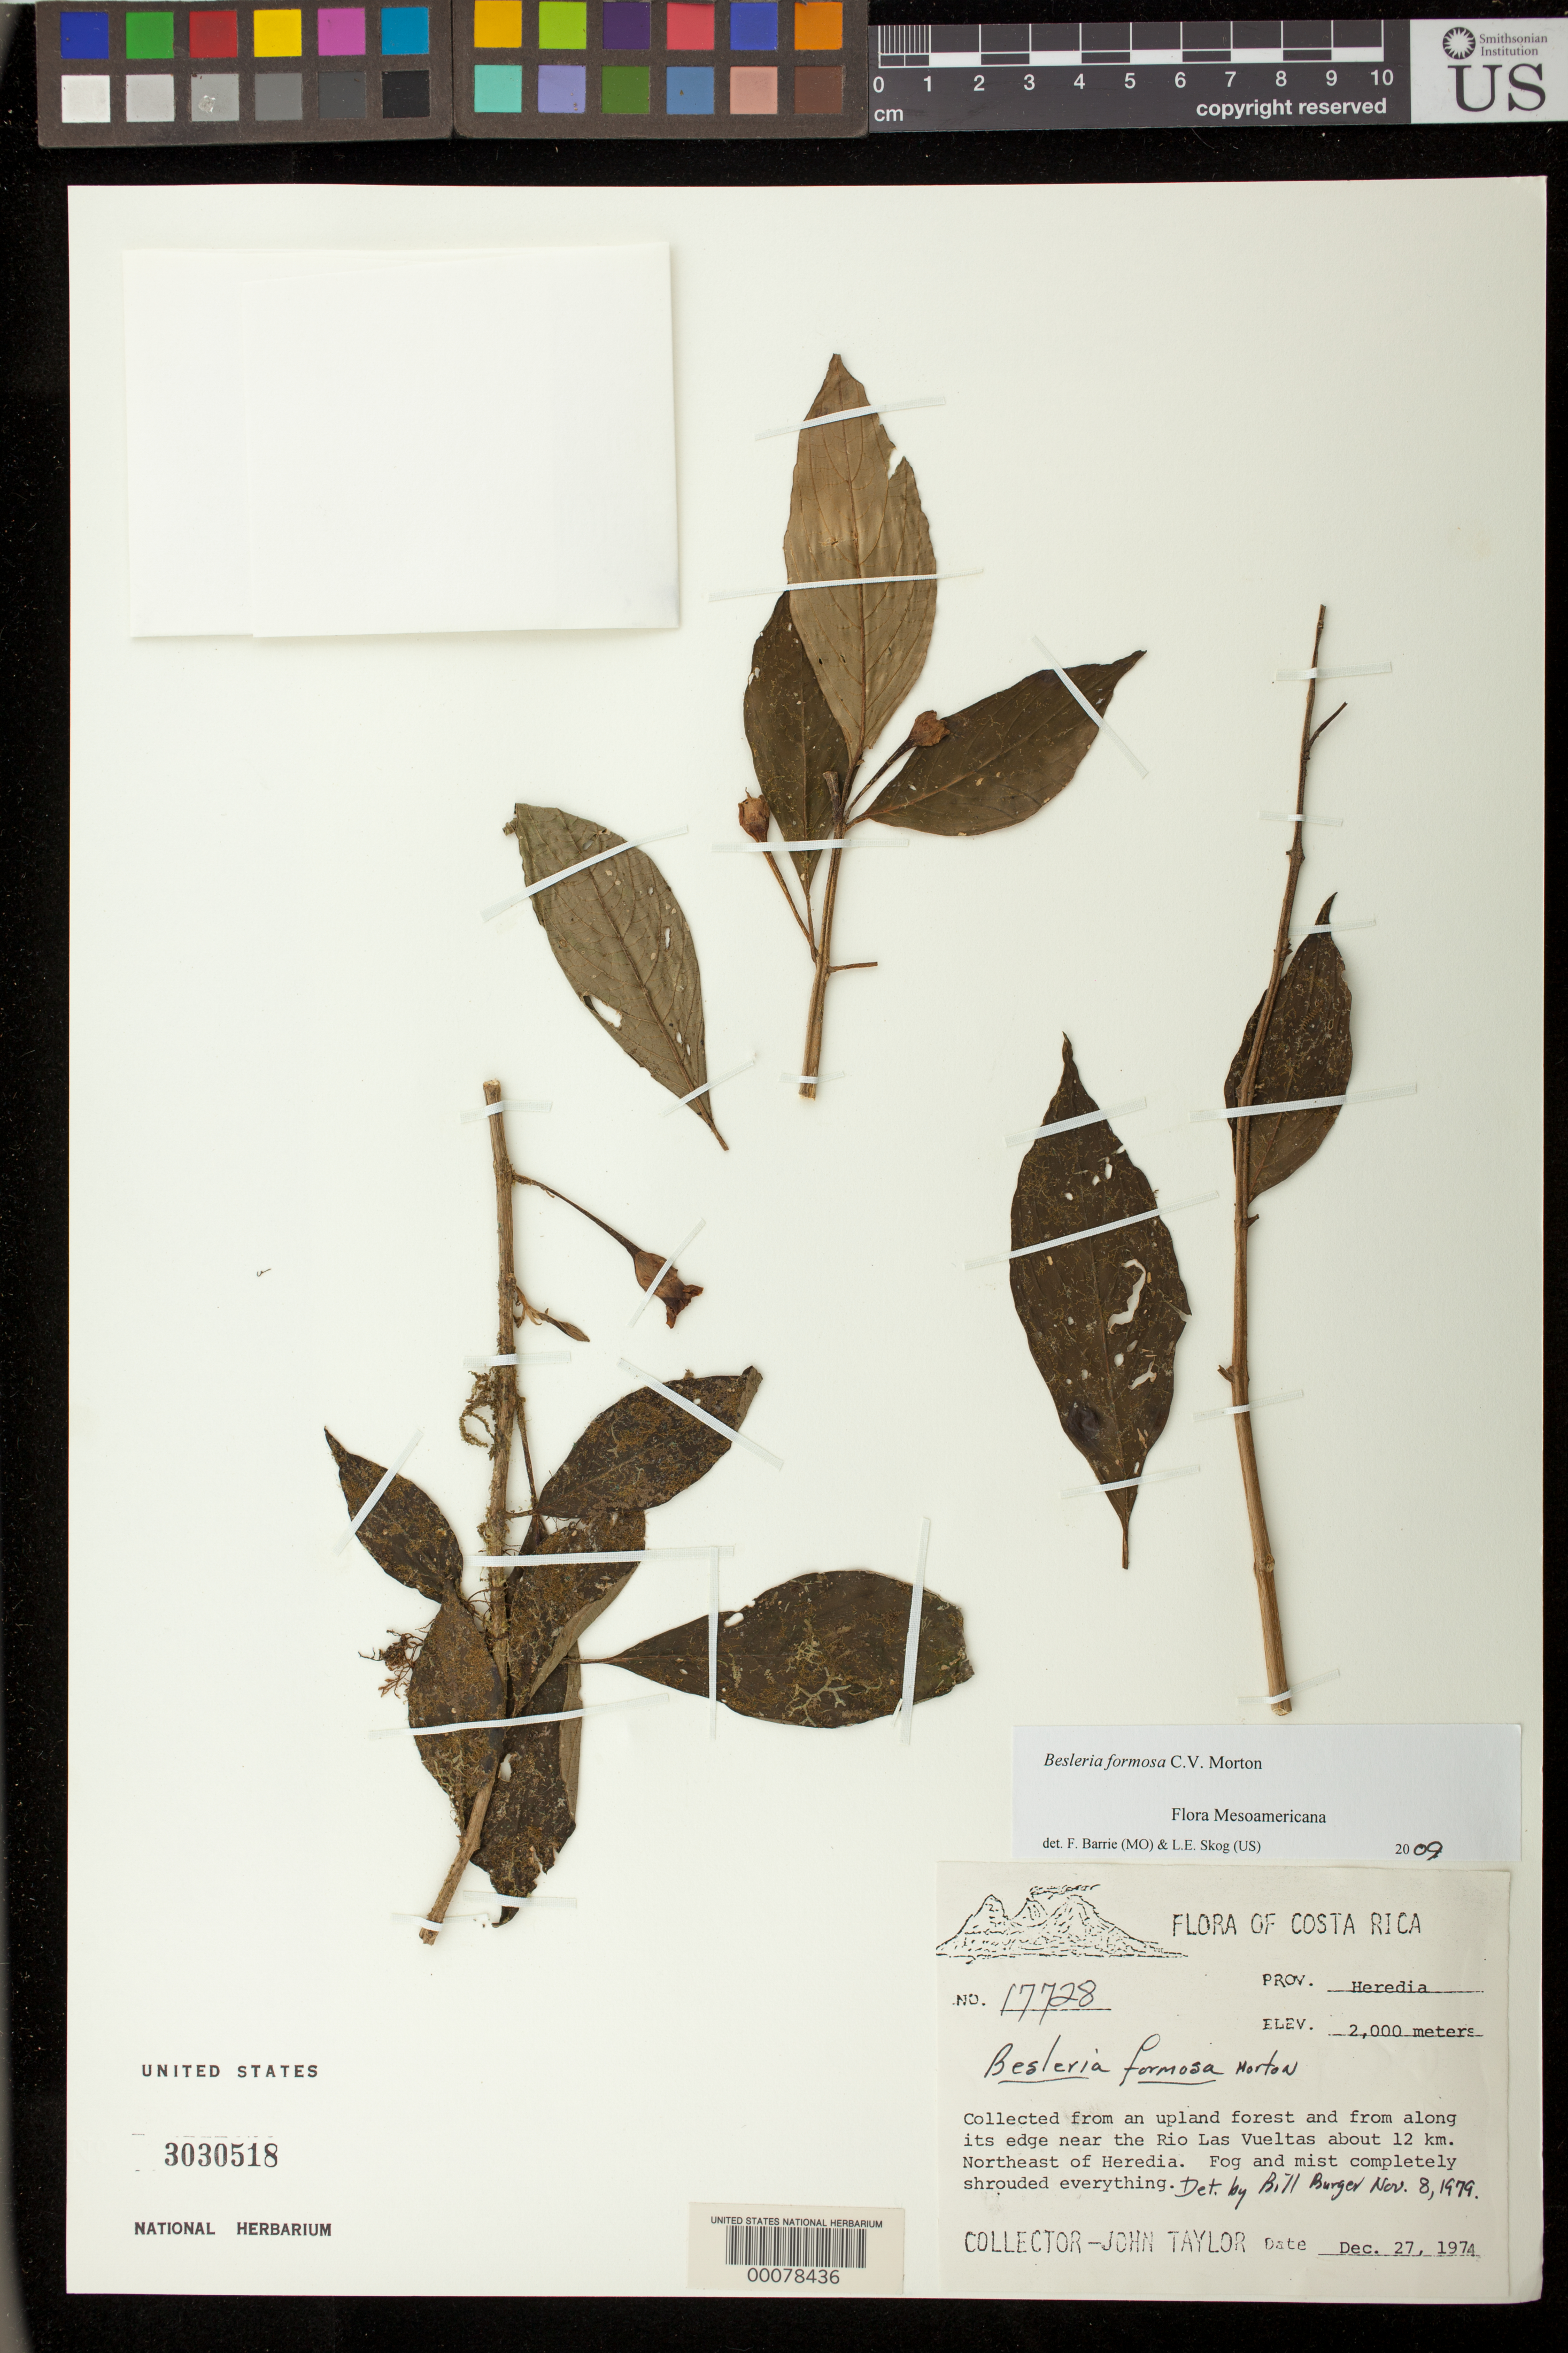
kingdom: Plantae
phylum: Tracheophyta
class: Magnoliopsida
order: Lamiales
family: Gesneriaceae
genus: Besleria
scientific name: Besleria amabilis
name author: C.V. Morton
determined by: Skog, Laurence E.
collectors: J. Taylor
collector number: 17728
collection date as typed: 27 Dec 1974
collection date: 1974-12-27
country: Costa Rica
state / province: Heredia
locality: Near the Rio Las Vueltas about 12 km NE of Heredia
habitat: Collected from an upland forest & from along its edge, fog and mist completely shrouded everything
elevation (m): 2000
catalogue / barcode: US 3030518